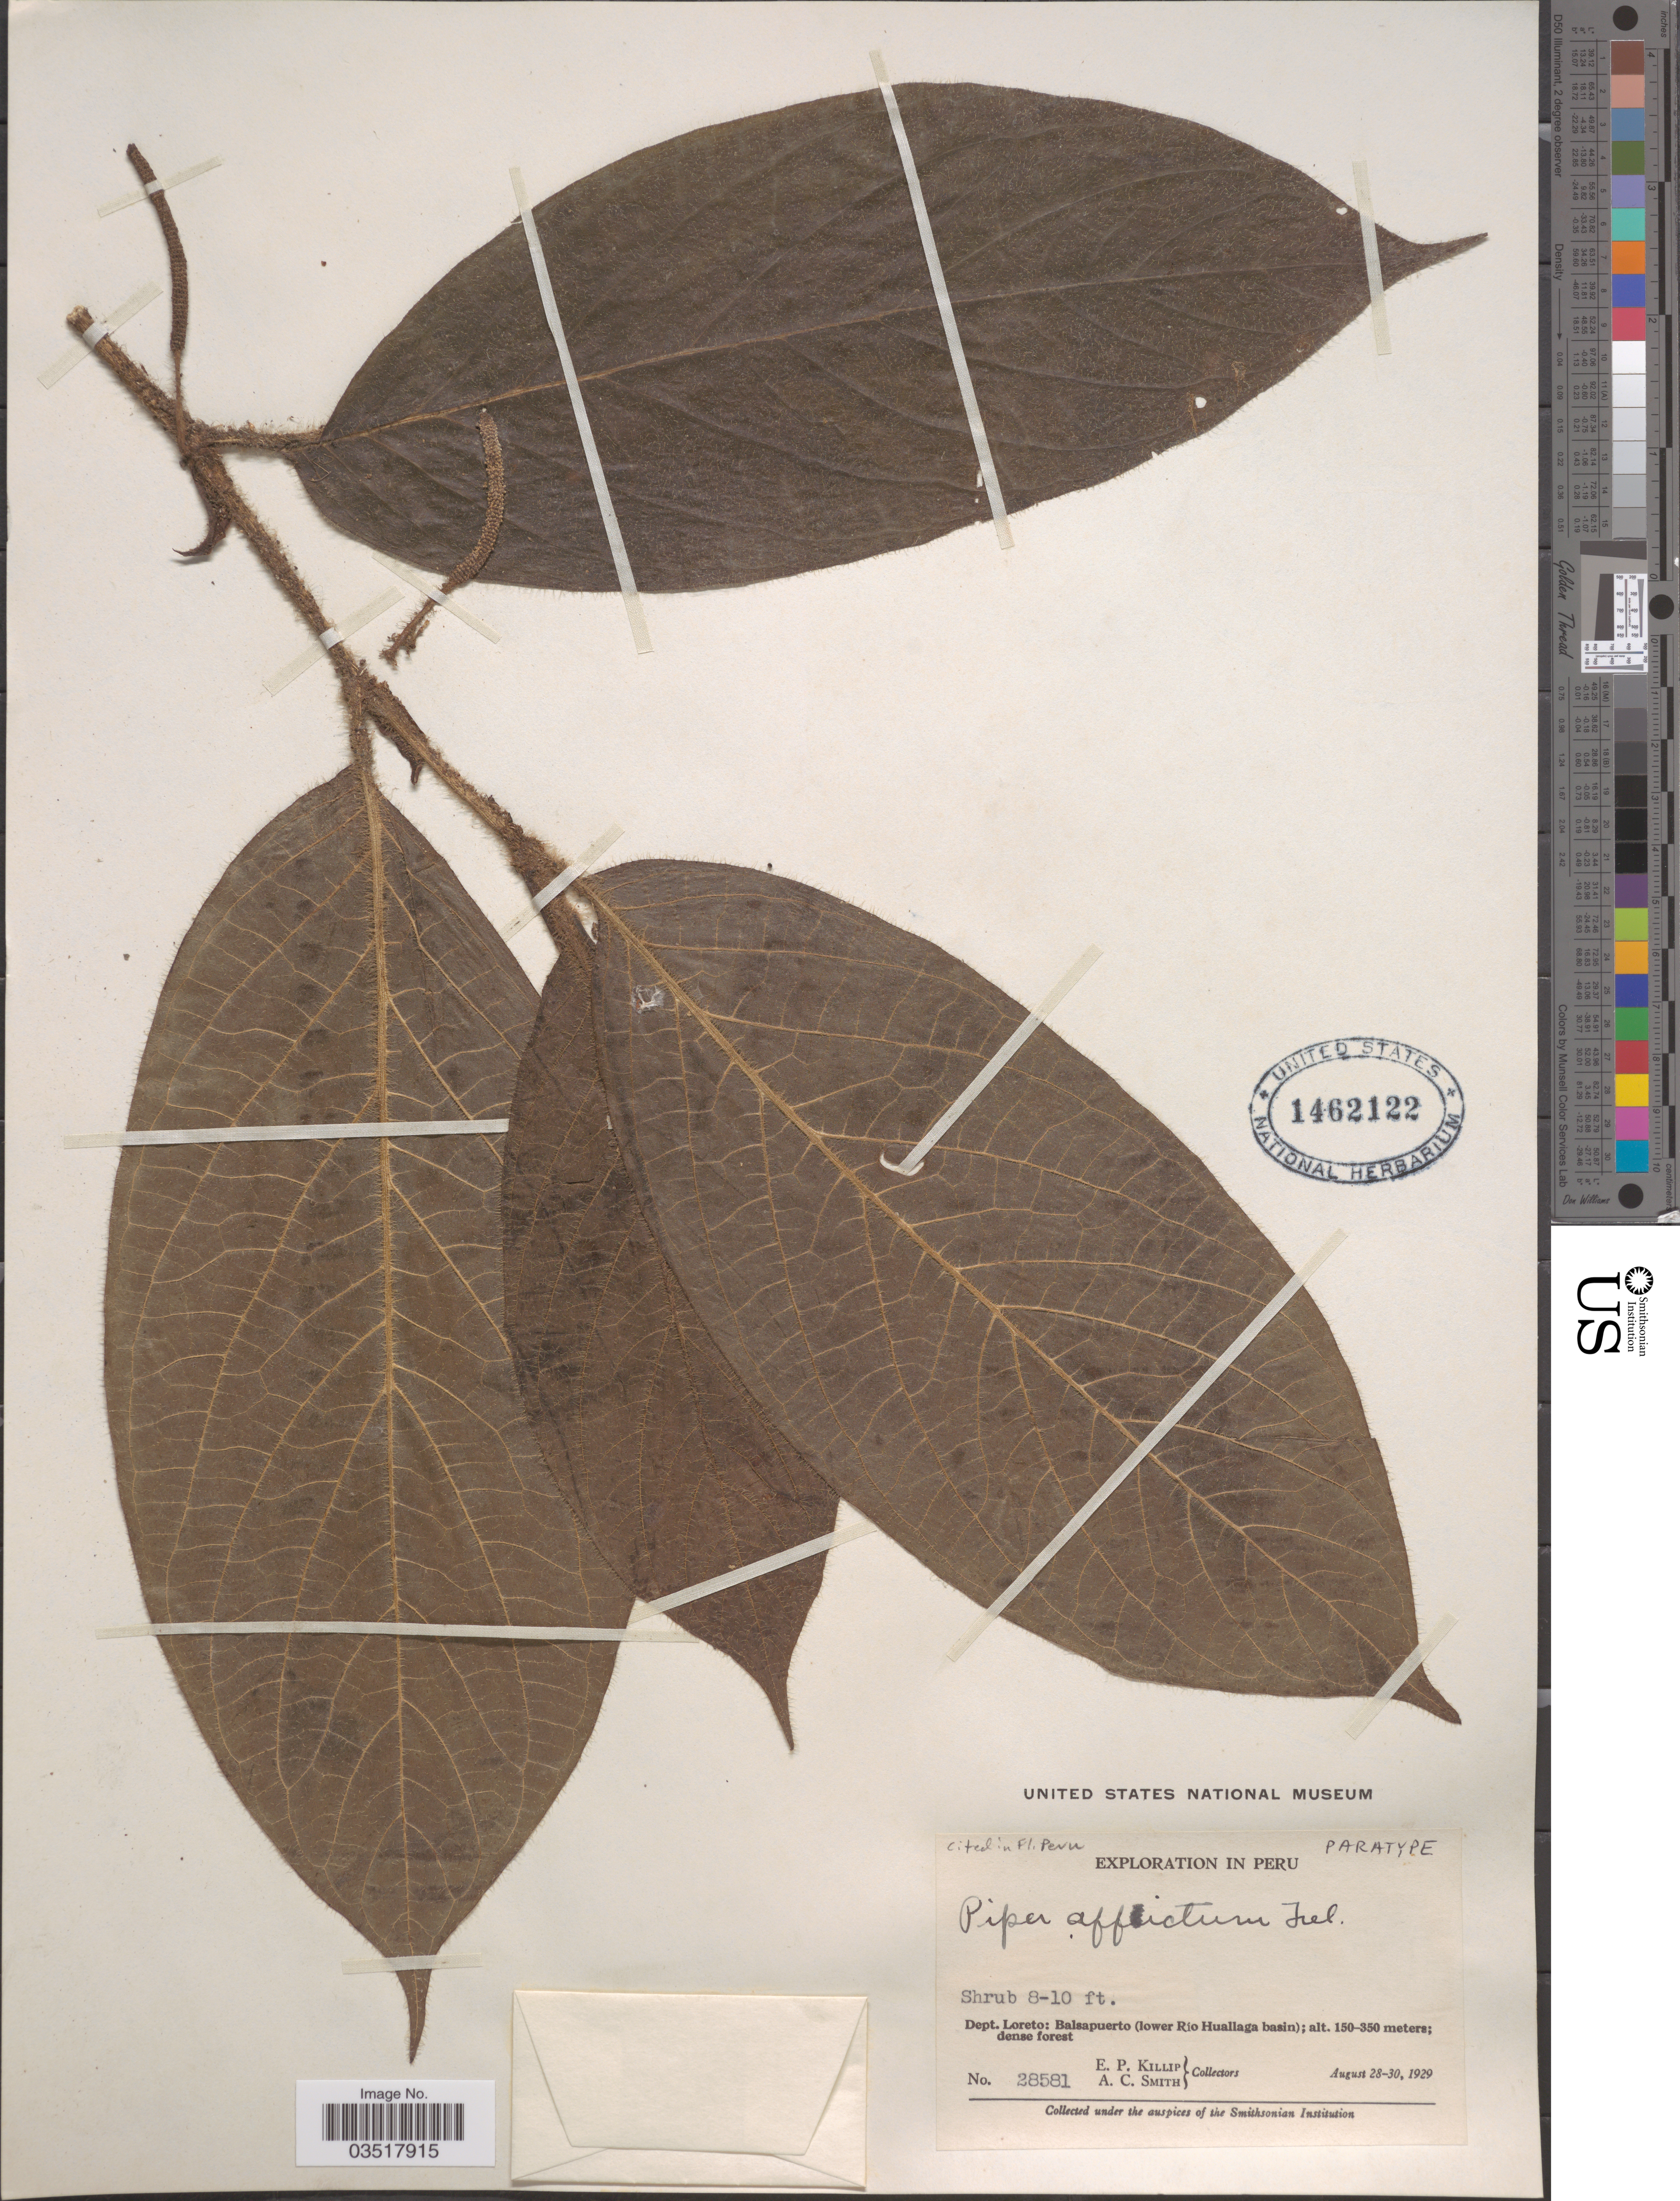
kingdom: Plantae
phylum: Tracheophyta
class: Magnoliopsida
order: Piperales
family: Piperaceae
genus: Piper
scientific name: Piper affictum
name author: Trel.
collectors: E. P. Killip & A. C. Smith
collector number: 28581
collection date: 1929-08-28/1929-08-30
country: Peru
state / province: Loreto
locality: Dept. Loreto: Balsapuerto (lower Río Huallaga basin).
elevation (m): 150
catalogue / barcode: US 1462122